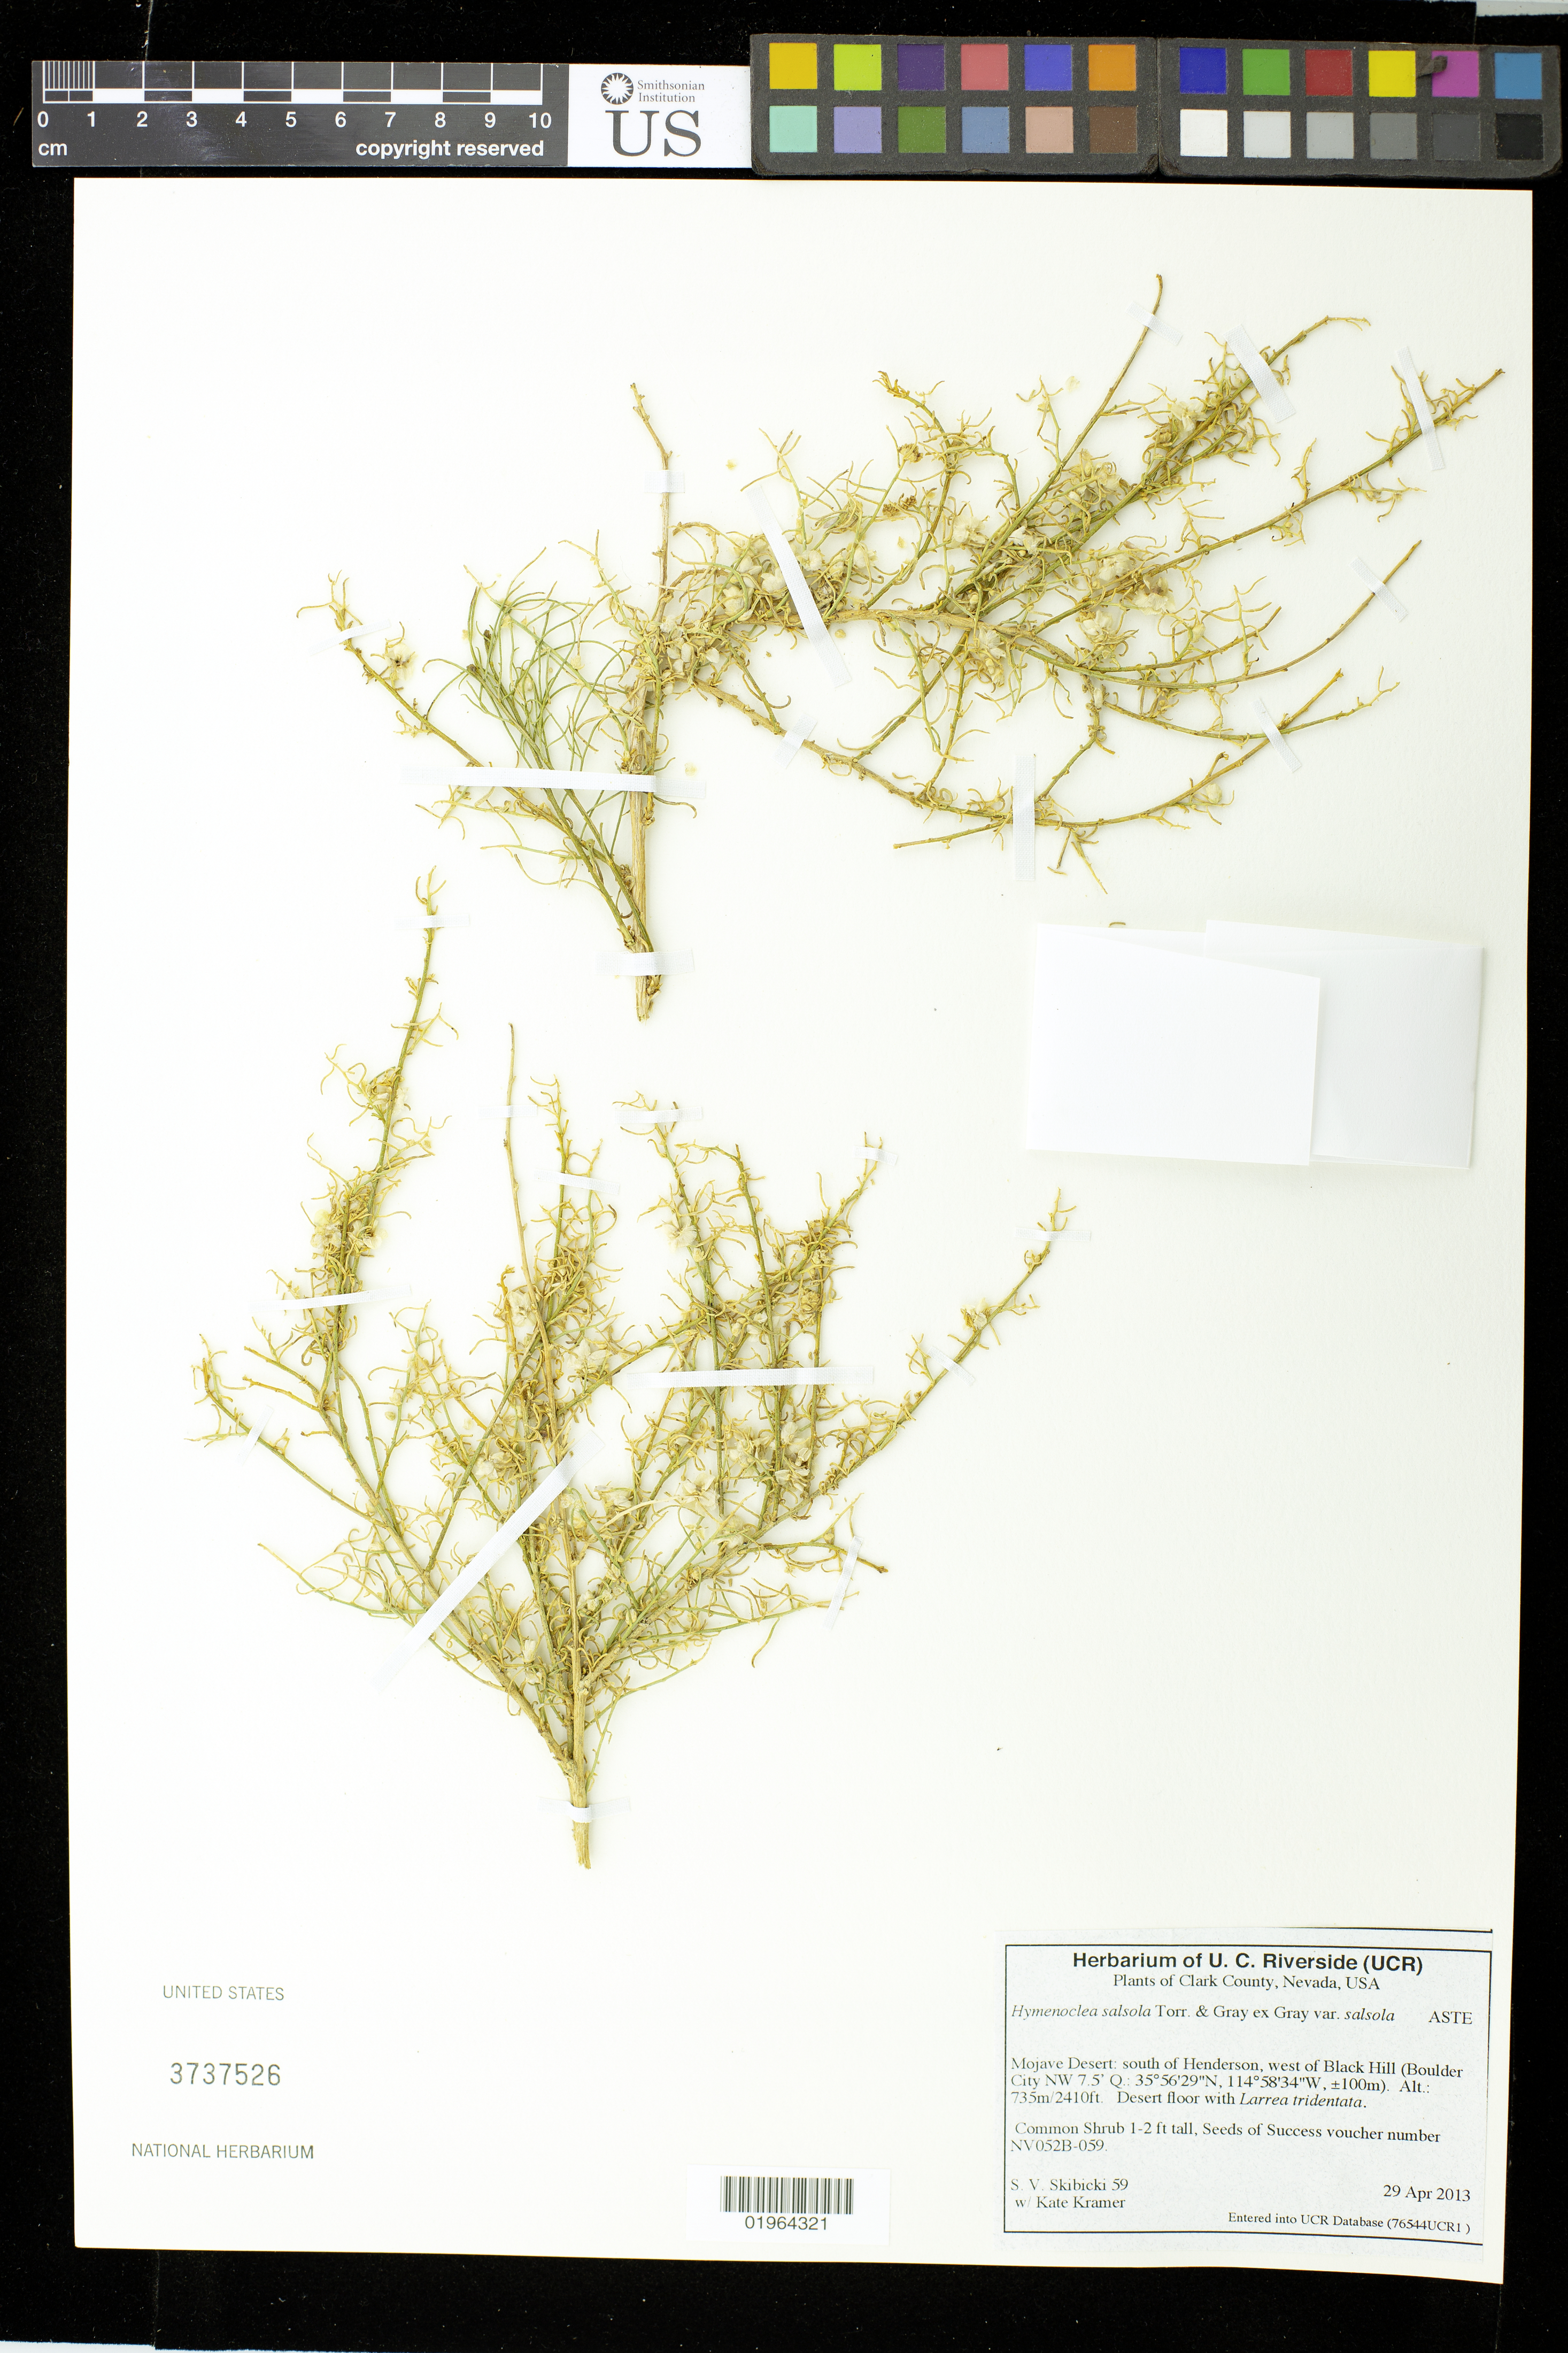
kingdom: Plantae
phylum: Tracheophyta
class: Magnoliopsida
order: Asterales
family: Asteraceae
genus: Hymenoclea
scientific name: Hymenoclea salsola var. salsola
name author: Torr. & A. Gray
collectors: S. Skibicki & K. Kramer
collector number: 59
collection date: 2013-04-29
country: United States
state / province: Nevada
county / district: Clark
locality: Mojave Desert, S of Henderson, west of Black Hill (Boulder City)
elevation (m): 735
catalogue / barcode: US 3737526